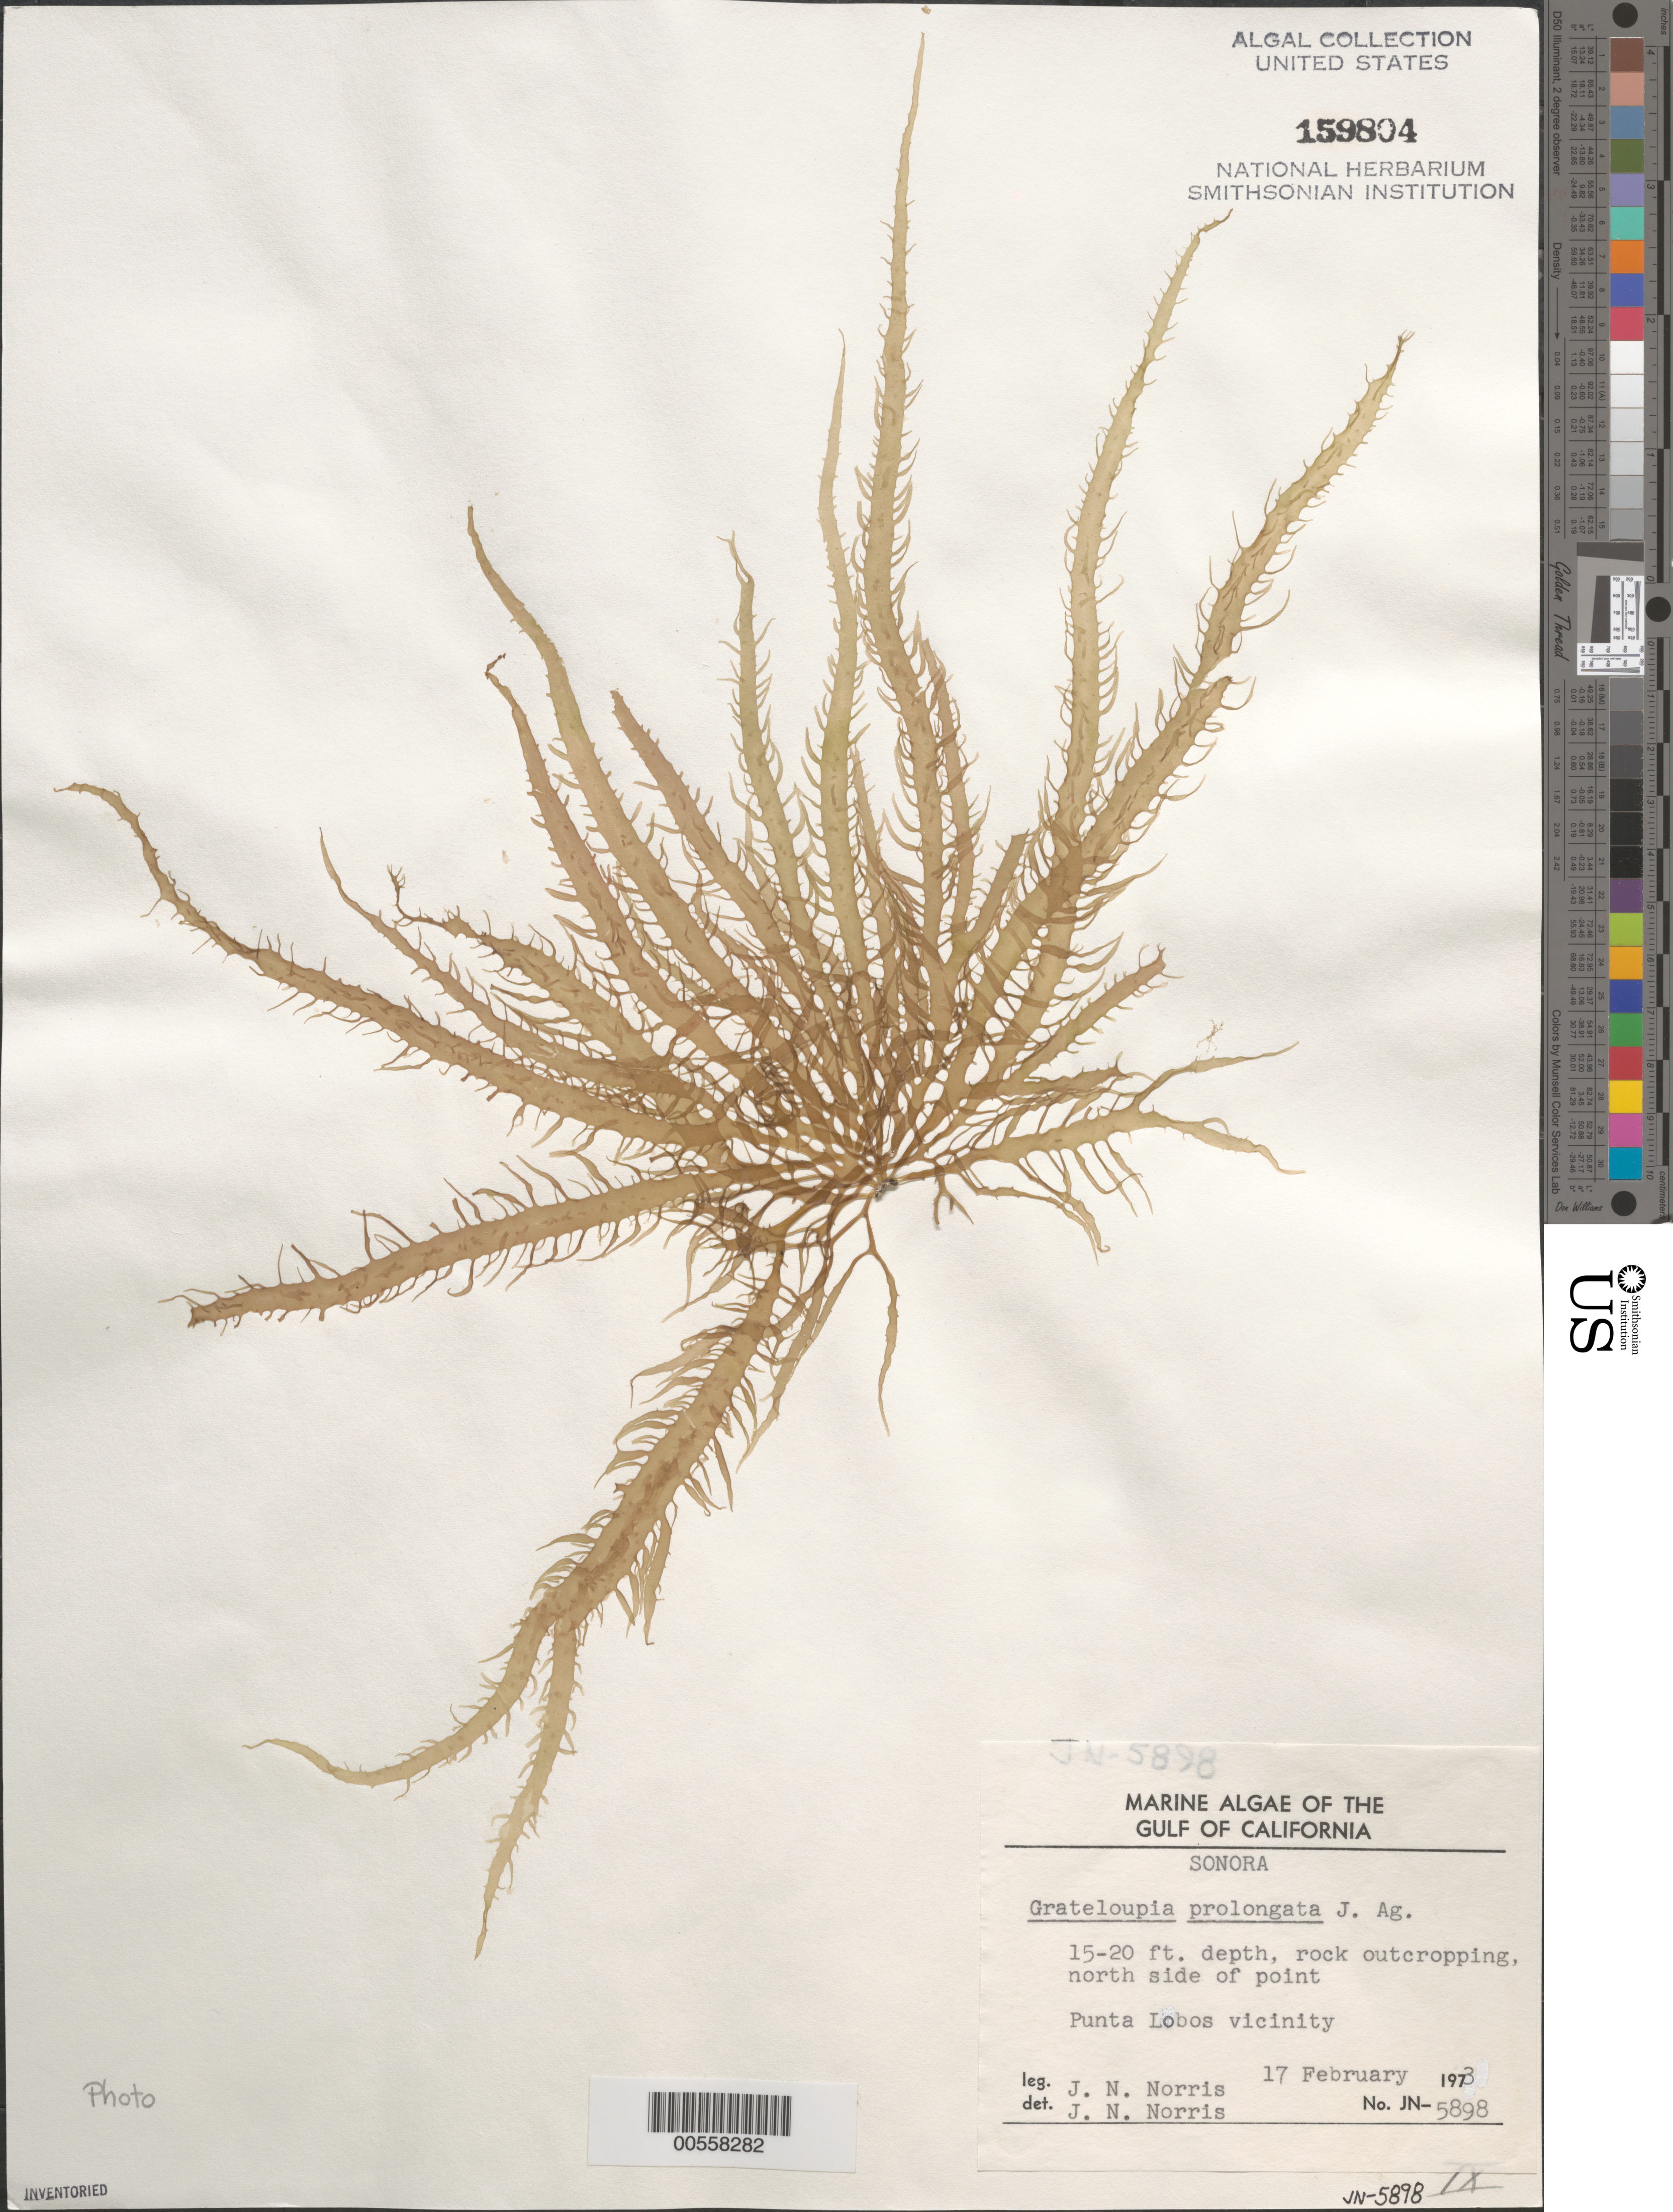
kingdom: Plantae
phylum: Rhodophyta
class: Florideophyceae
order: Halymeniales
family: Halymeniaceae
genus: Grateloupia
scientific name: Grateloupia prolongata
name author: J. Agardh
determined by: Norris, James N.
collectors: J. N. Norris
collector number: JN-5898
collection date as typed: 17 Feb 1973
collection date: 1973-02-17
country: Mexico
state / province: Sonora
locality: Punta Lobos area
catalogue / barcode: US 159804